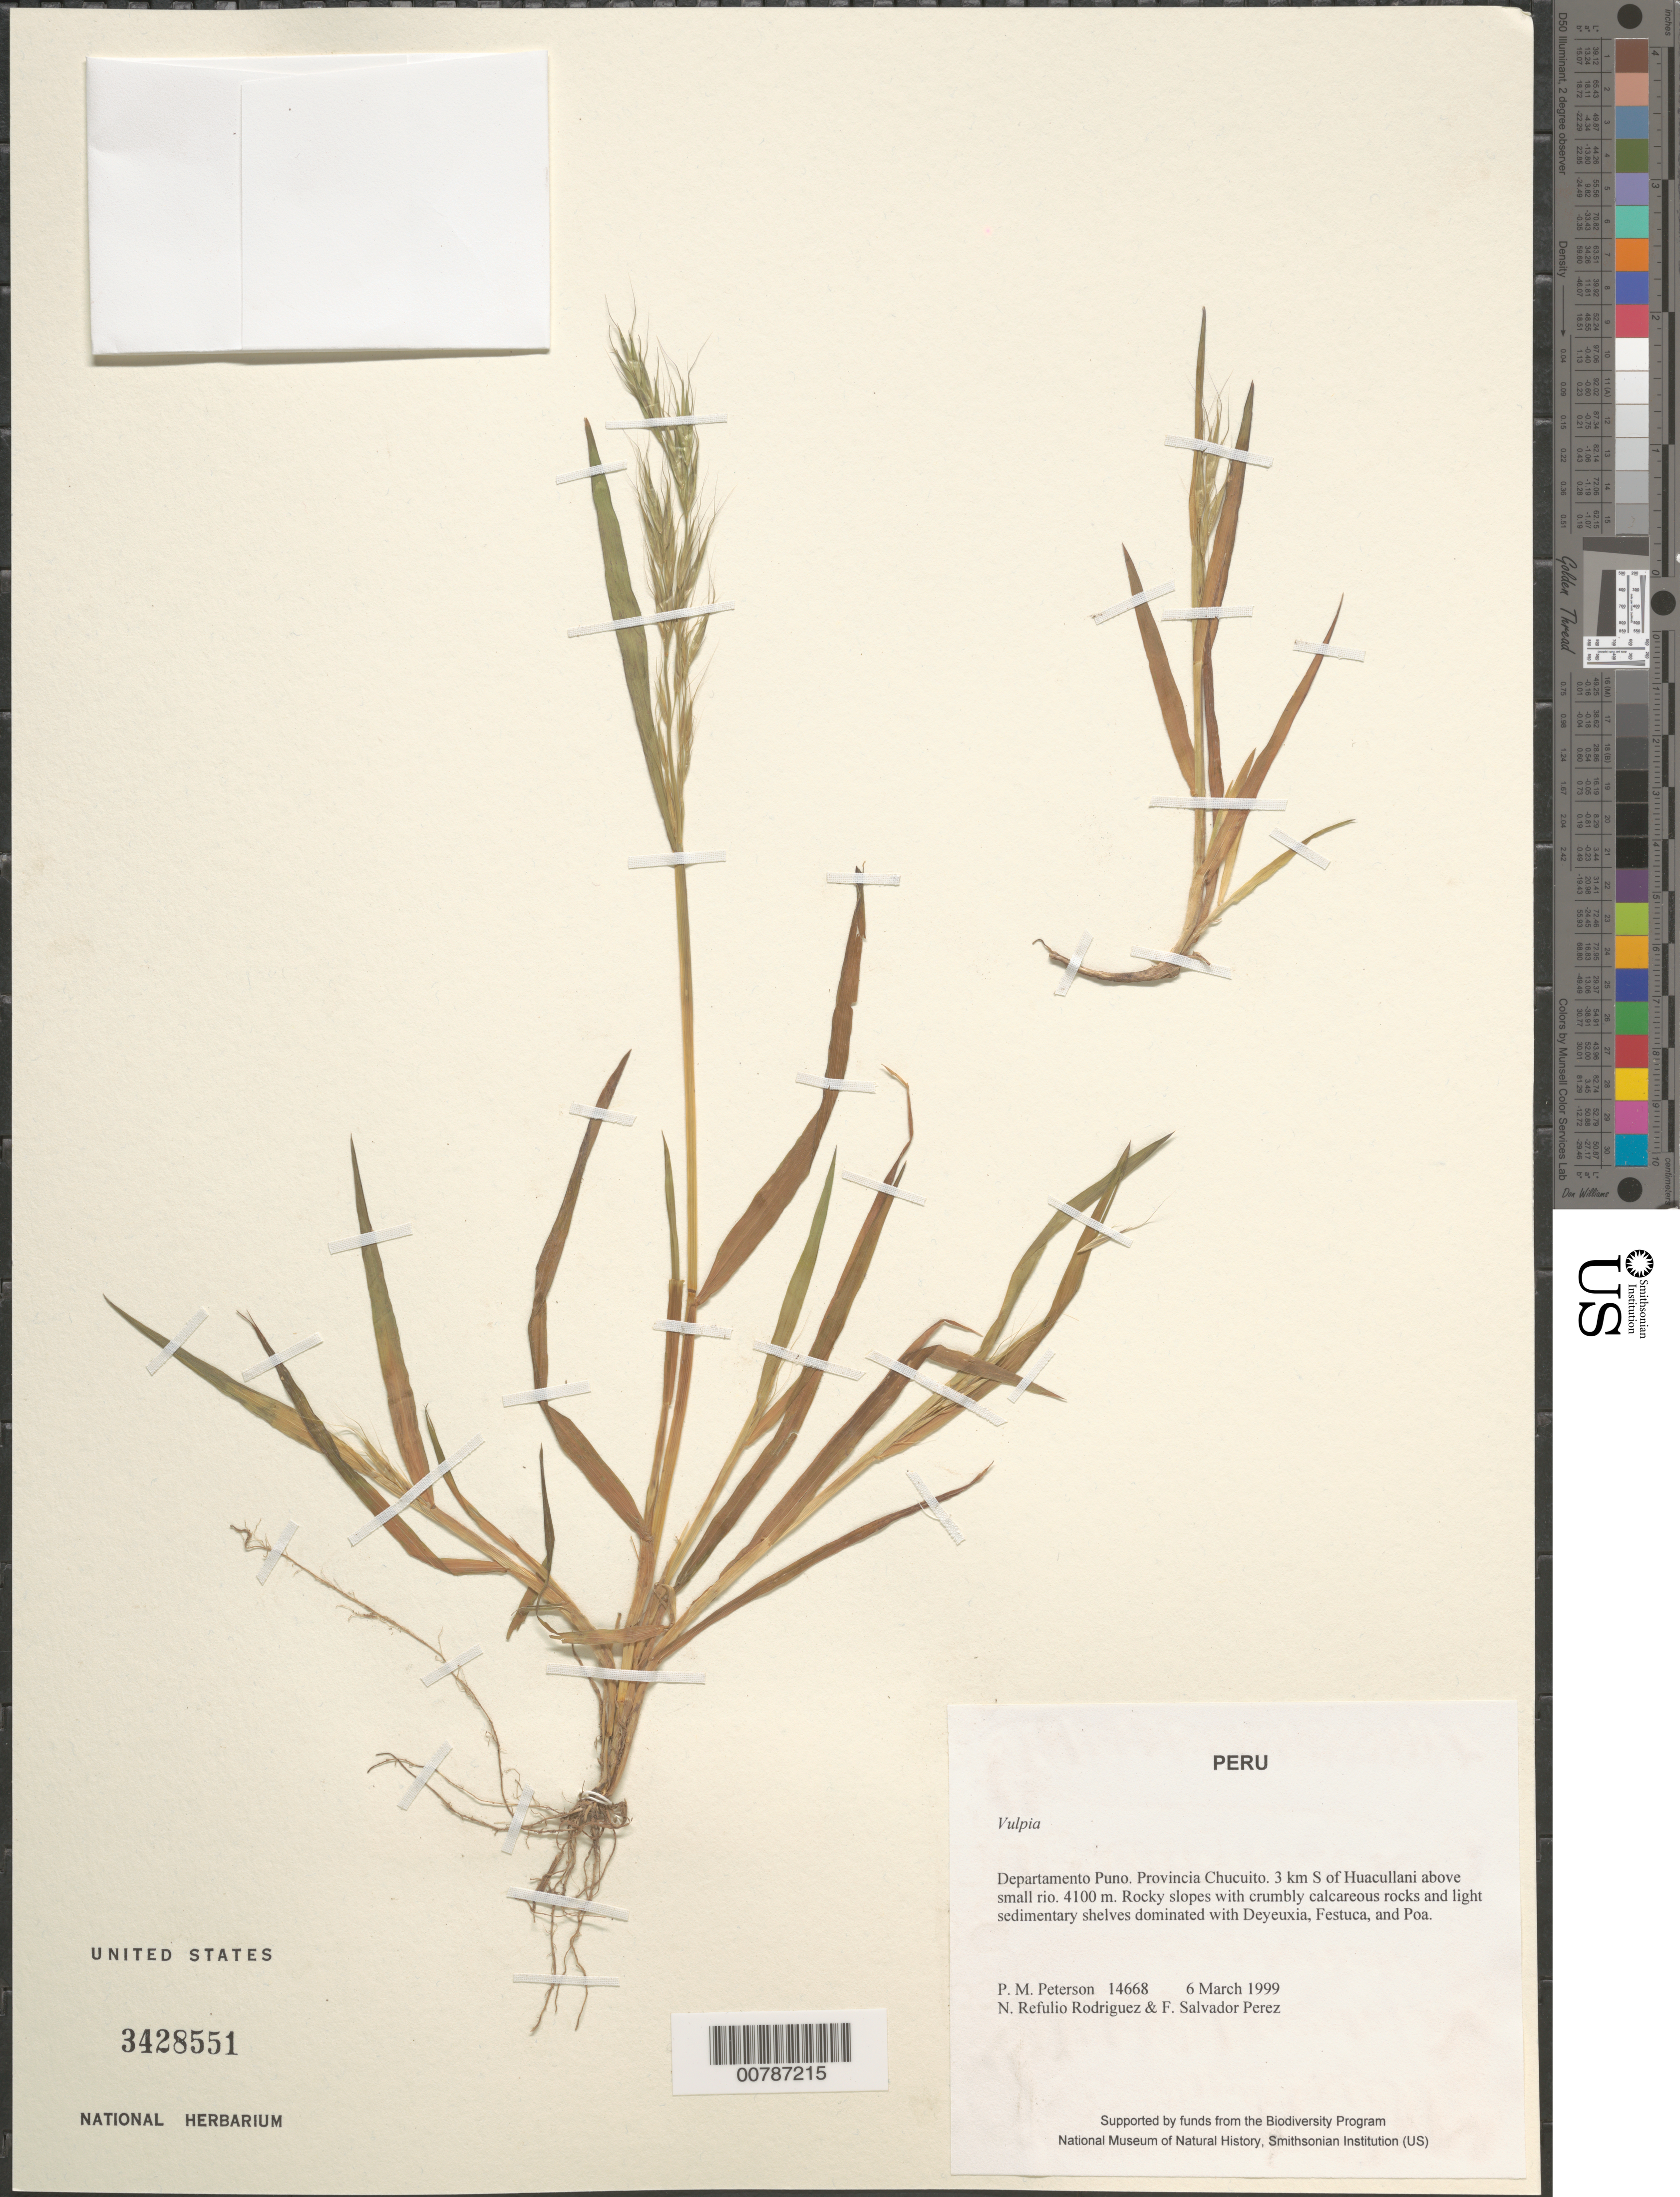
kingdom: Plantae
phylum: Tracheophyta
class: Liliopsida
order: Poales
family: Poaceae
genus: Vulpia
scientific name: Vulpia sp.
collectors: P. M. Peterson, N. Refulio-Rodríguez & F. Salvador Perez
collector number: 14668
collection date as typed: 06 Mar 1999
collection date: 1999-03-06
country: Peru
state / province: Puno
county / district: Chucuito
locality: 3 km S of Huacullani above small rio.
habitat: Rocky slopes with crumbly calcareous rocks and light sedimentary shelves dominated with Deyeuxia, Festuca and Poa.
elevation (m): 4100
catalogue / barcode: US 3428551